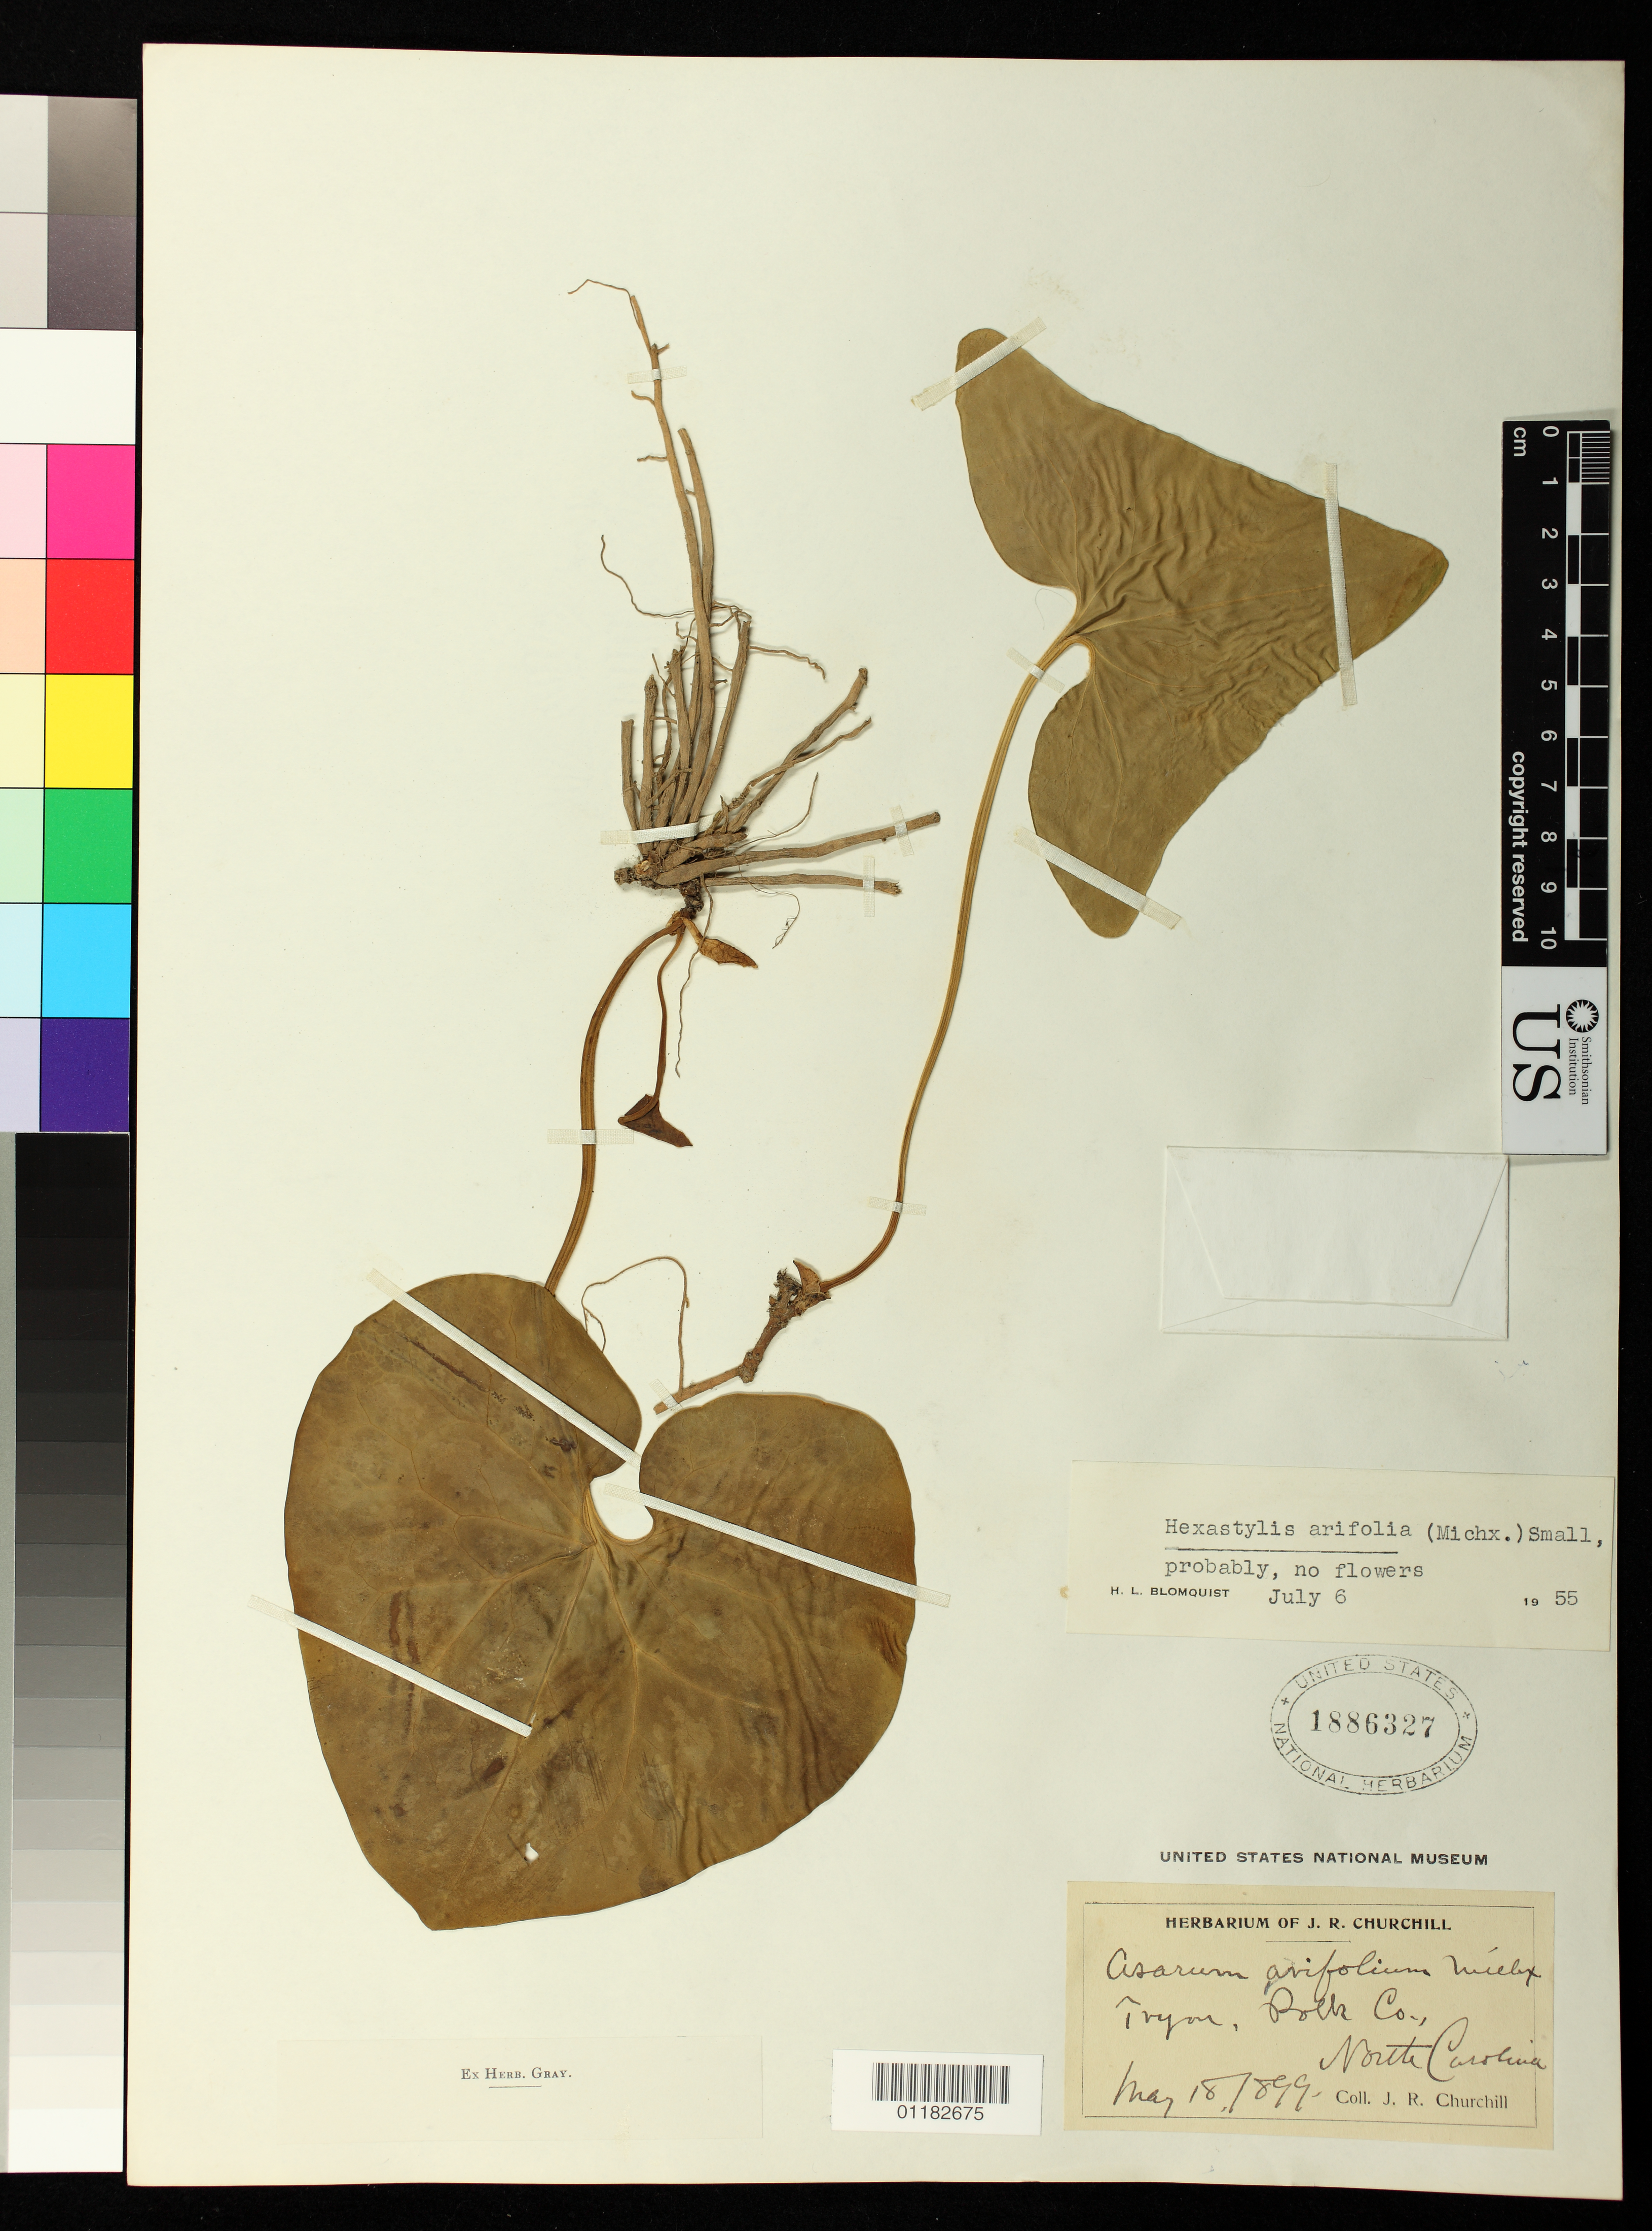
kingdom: Plantae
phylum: Tracheophyta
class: Magnoliopsida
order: Piperales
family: Aristolochiaceae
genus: Hexastylis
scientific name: Hexastylis arifolia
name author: (Michx.) Small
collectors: J. Churchill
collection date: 1899-05-18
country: United States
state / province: North Carolina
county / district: Polk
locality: Tryon, Polk County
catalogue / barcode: US 1886327